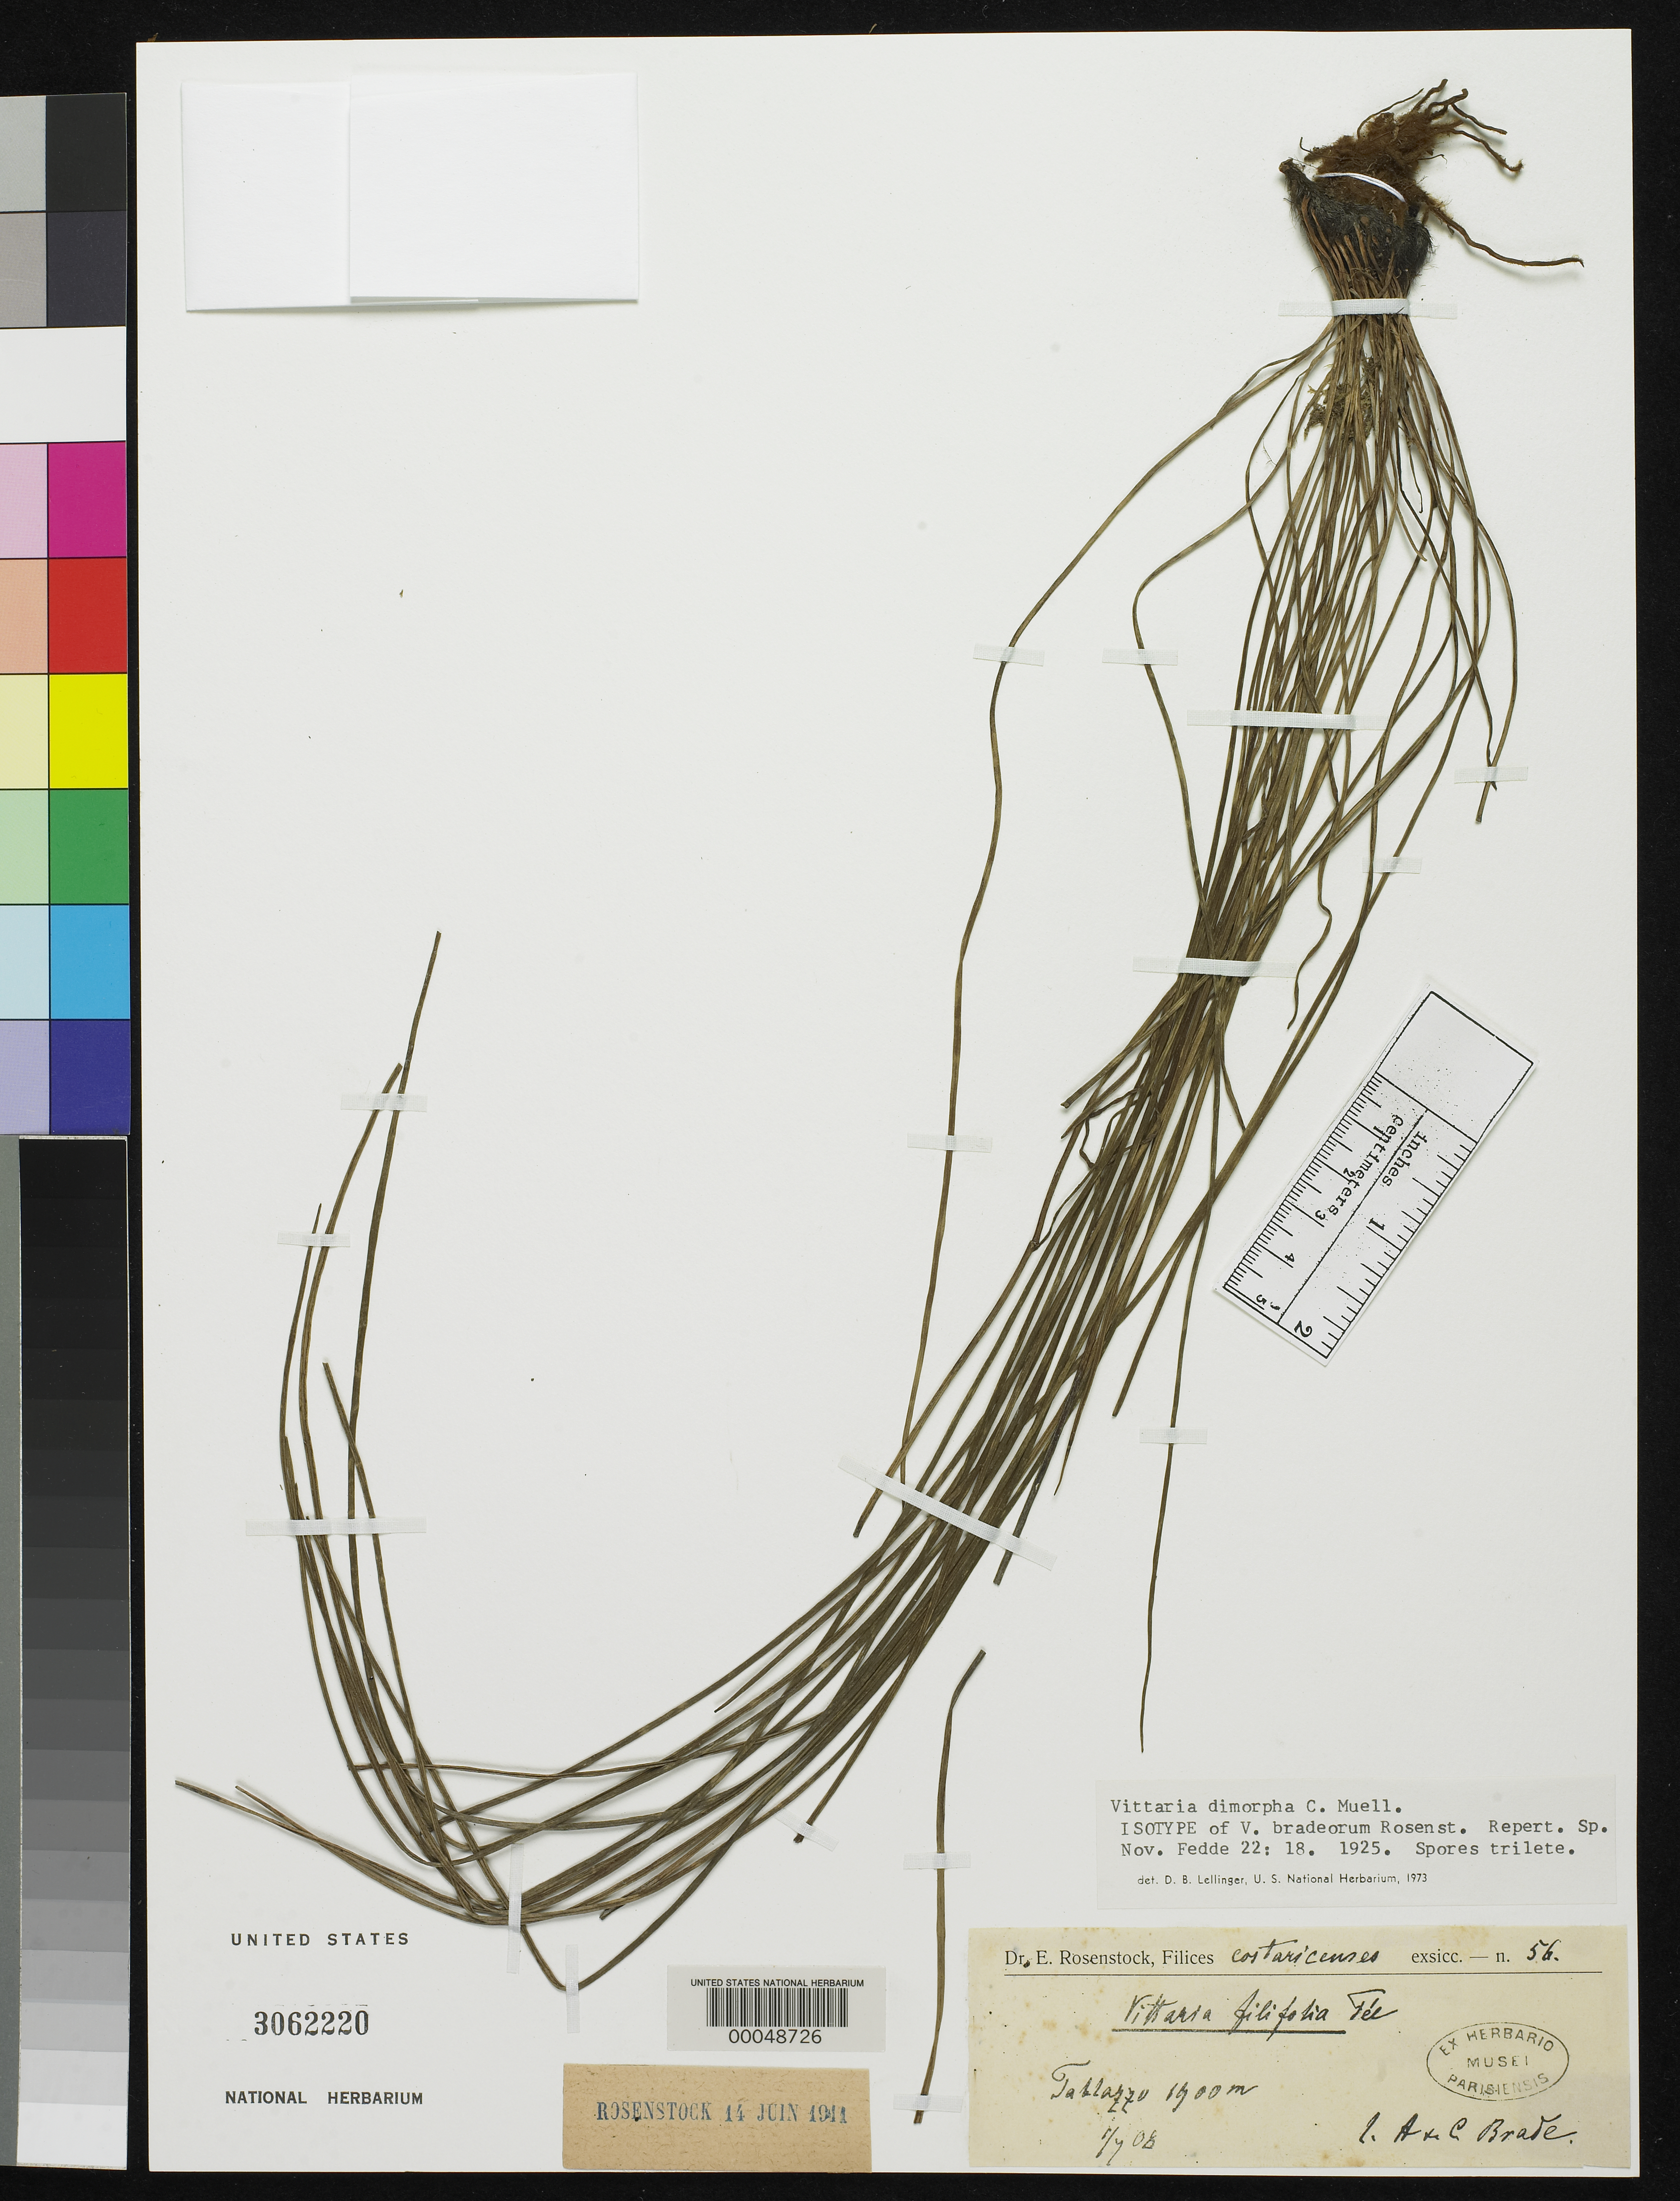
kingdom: Plantae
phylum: Tracheophyta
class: Polypodiopsida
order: Polypodiales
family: Pteridaceae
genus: Vittaria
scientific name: Vittaria bradeorum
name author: Rosenst.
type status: Isotype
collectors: A. Brade & A. C. Brade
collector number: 165 p.p.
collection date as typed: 01 Jun 1908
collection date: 1908-06-01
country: Costa Rica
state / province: San José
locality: Tablazo.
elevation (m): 1900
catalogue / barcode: US 3062220